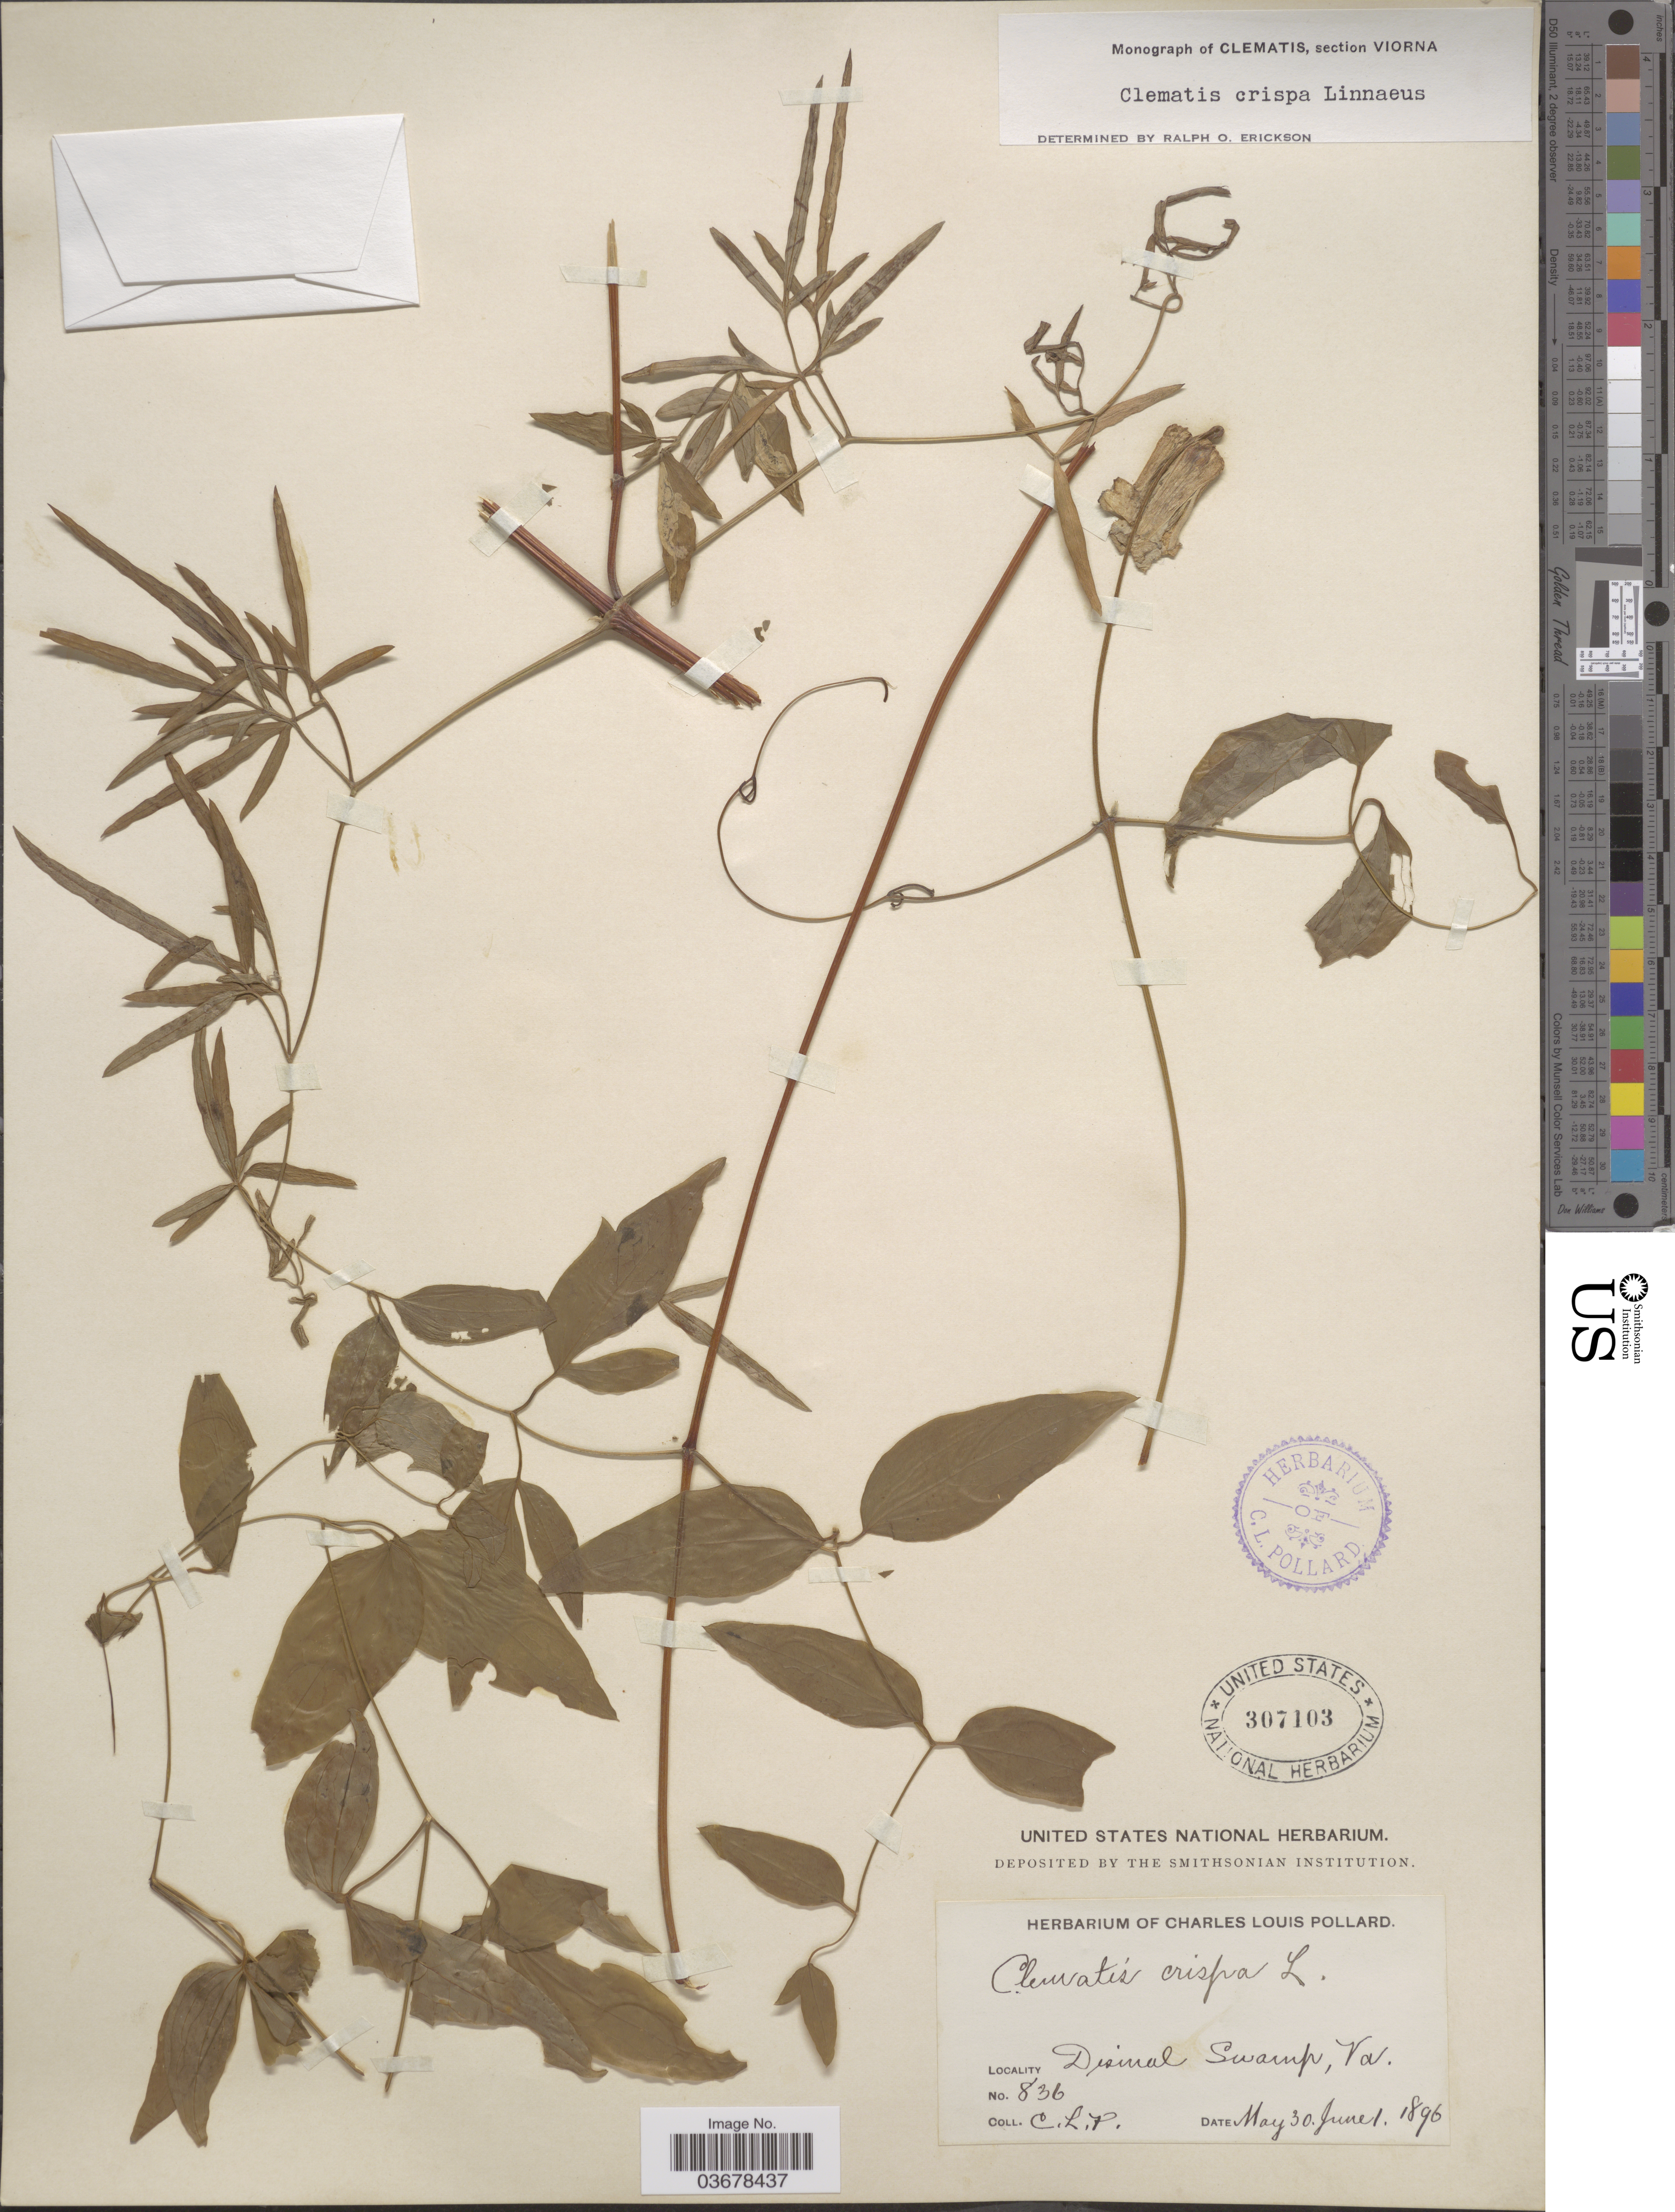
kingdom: Plantae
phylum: Tracheophyta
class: Magnoliopsida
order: Ranunculales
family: Ranunculaceae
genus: Clematis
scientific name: Clematis viorna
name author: L.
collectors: C. L. Pollard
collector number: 836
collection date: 1896-05-30/1896-06-01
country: United States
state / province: Virginia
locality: Dismal Swamp.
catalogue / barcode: US 307103